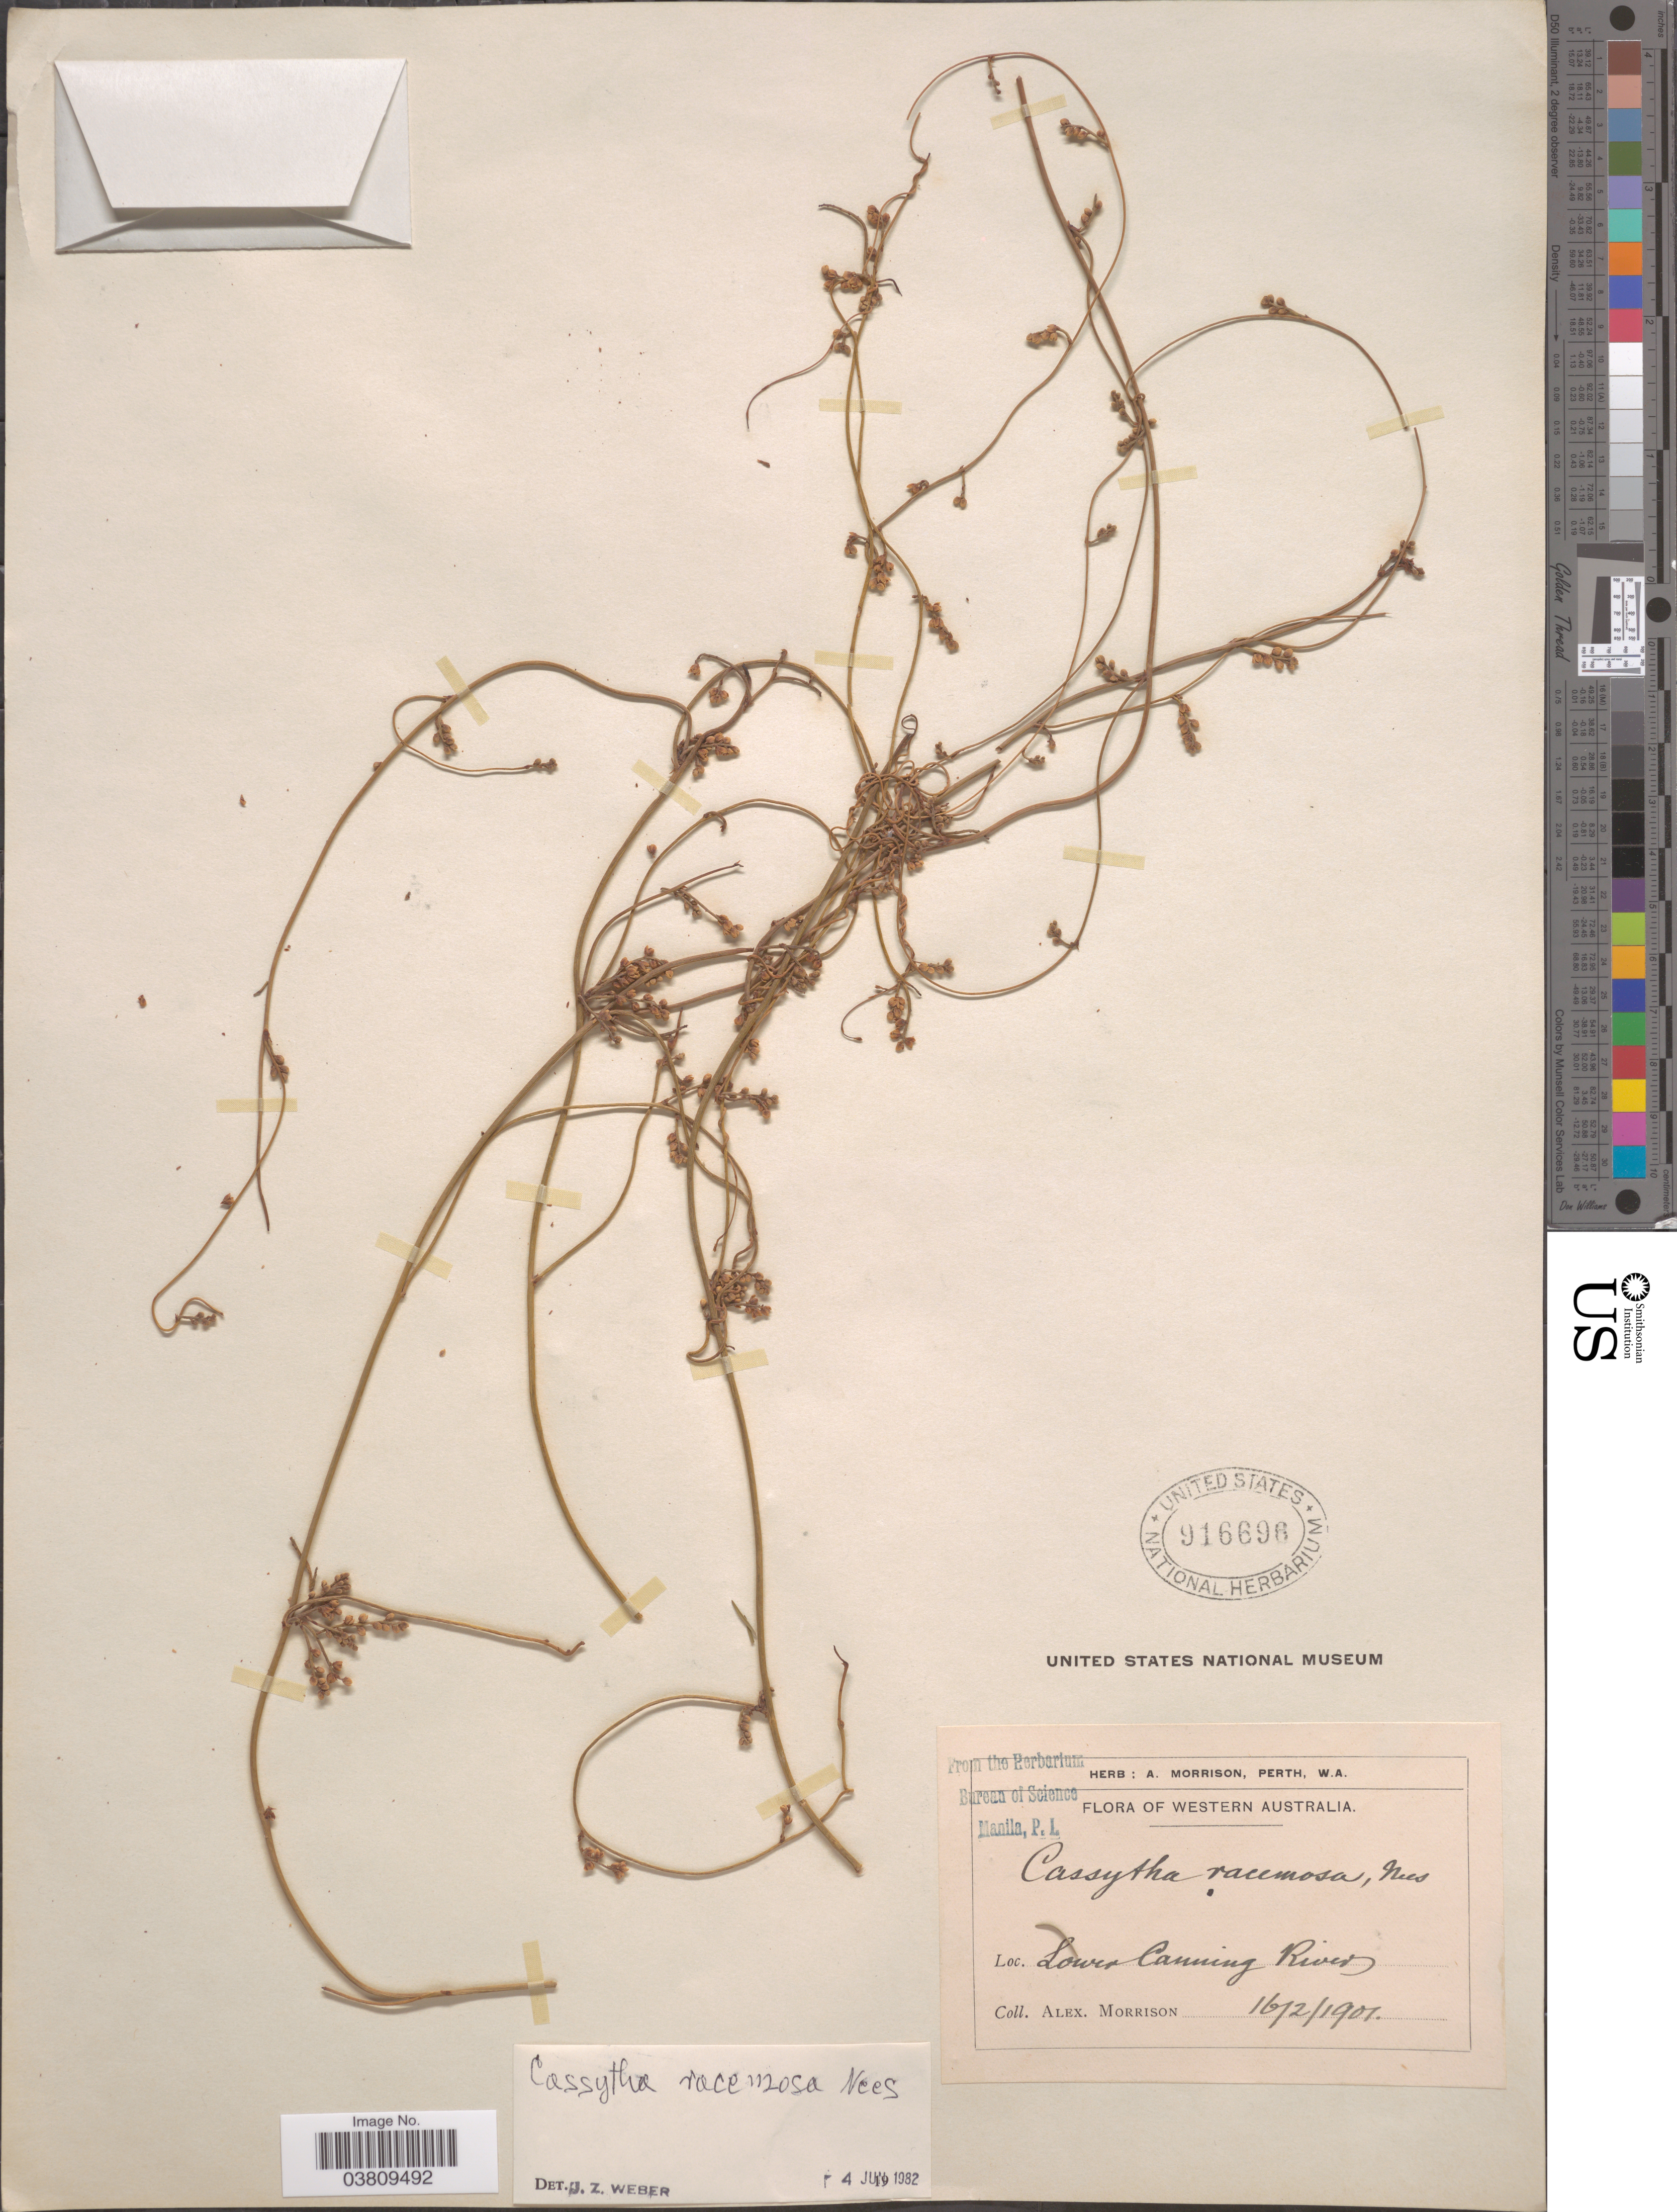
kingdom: Plantae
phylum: Tracheophyta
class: Magnoliopsida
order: Laurales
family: Lauraceae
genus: Cassytha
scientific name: Cassytha racemosa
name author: Nees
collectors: A. Morrison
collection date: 1901-02-16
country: Australia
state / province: Western Australia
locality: Lower Canning River.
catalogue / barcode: US 916696